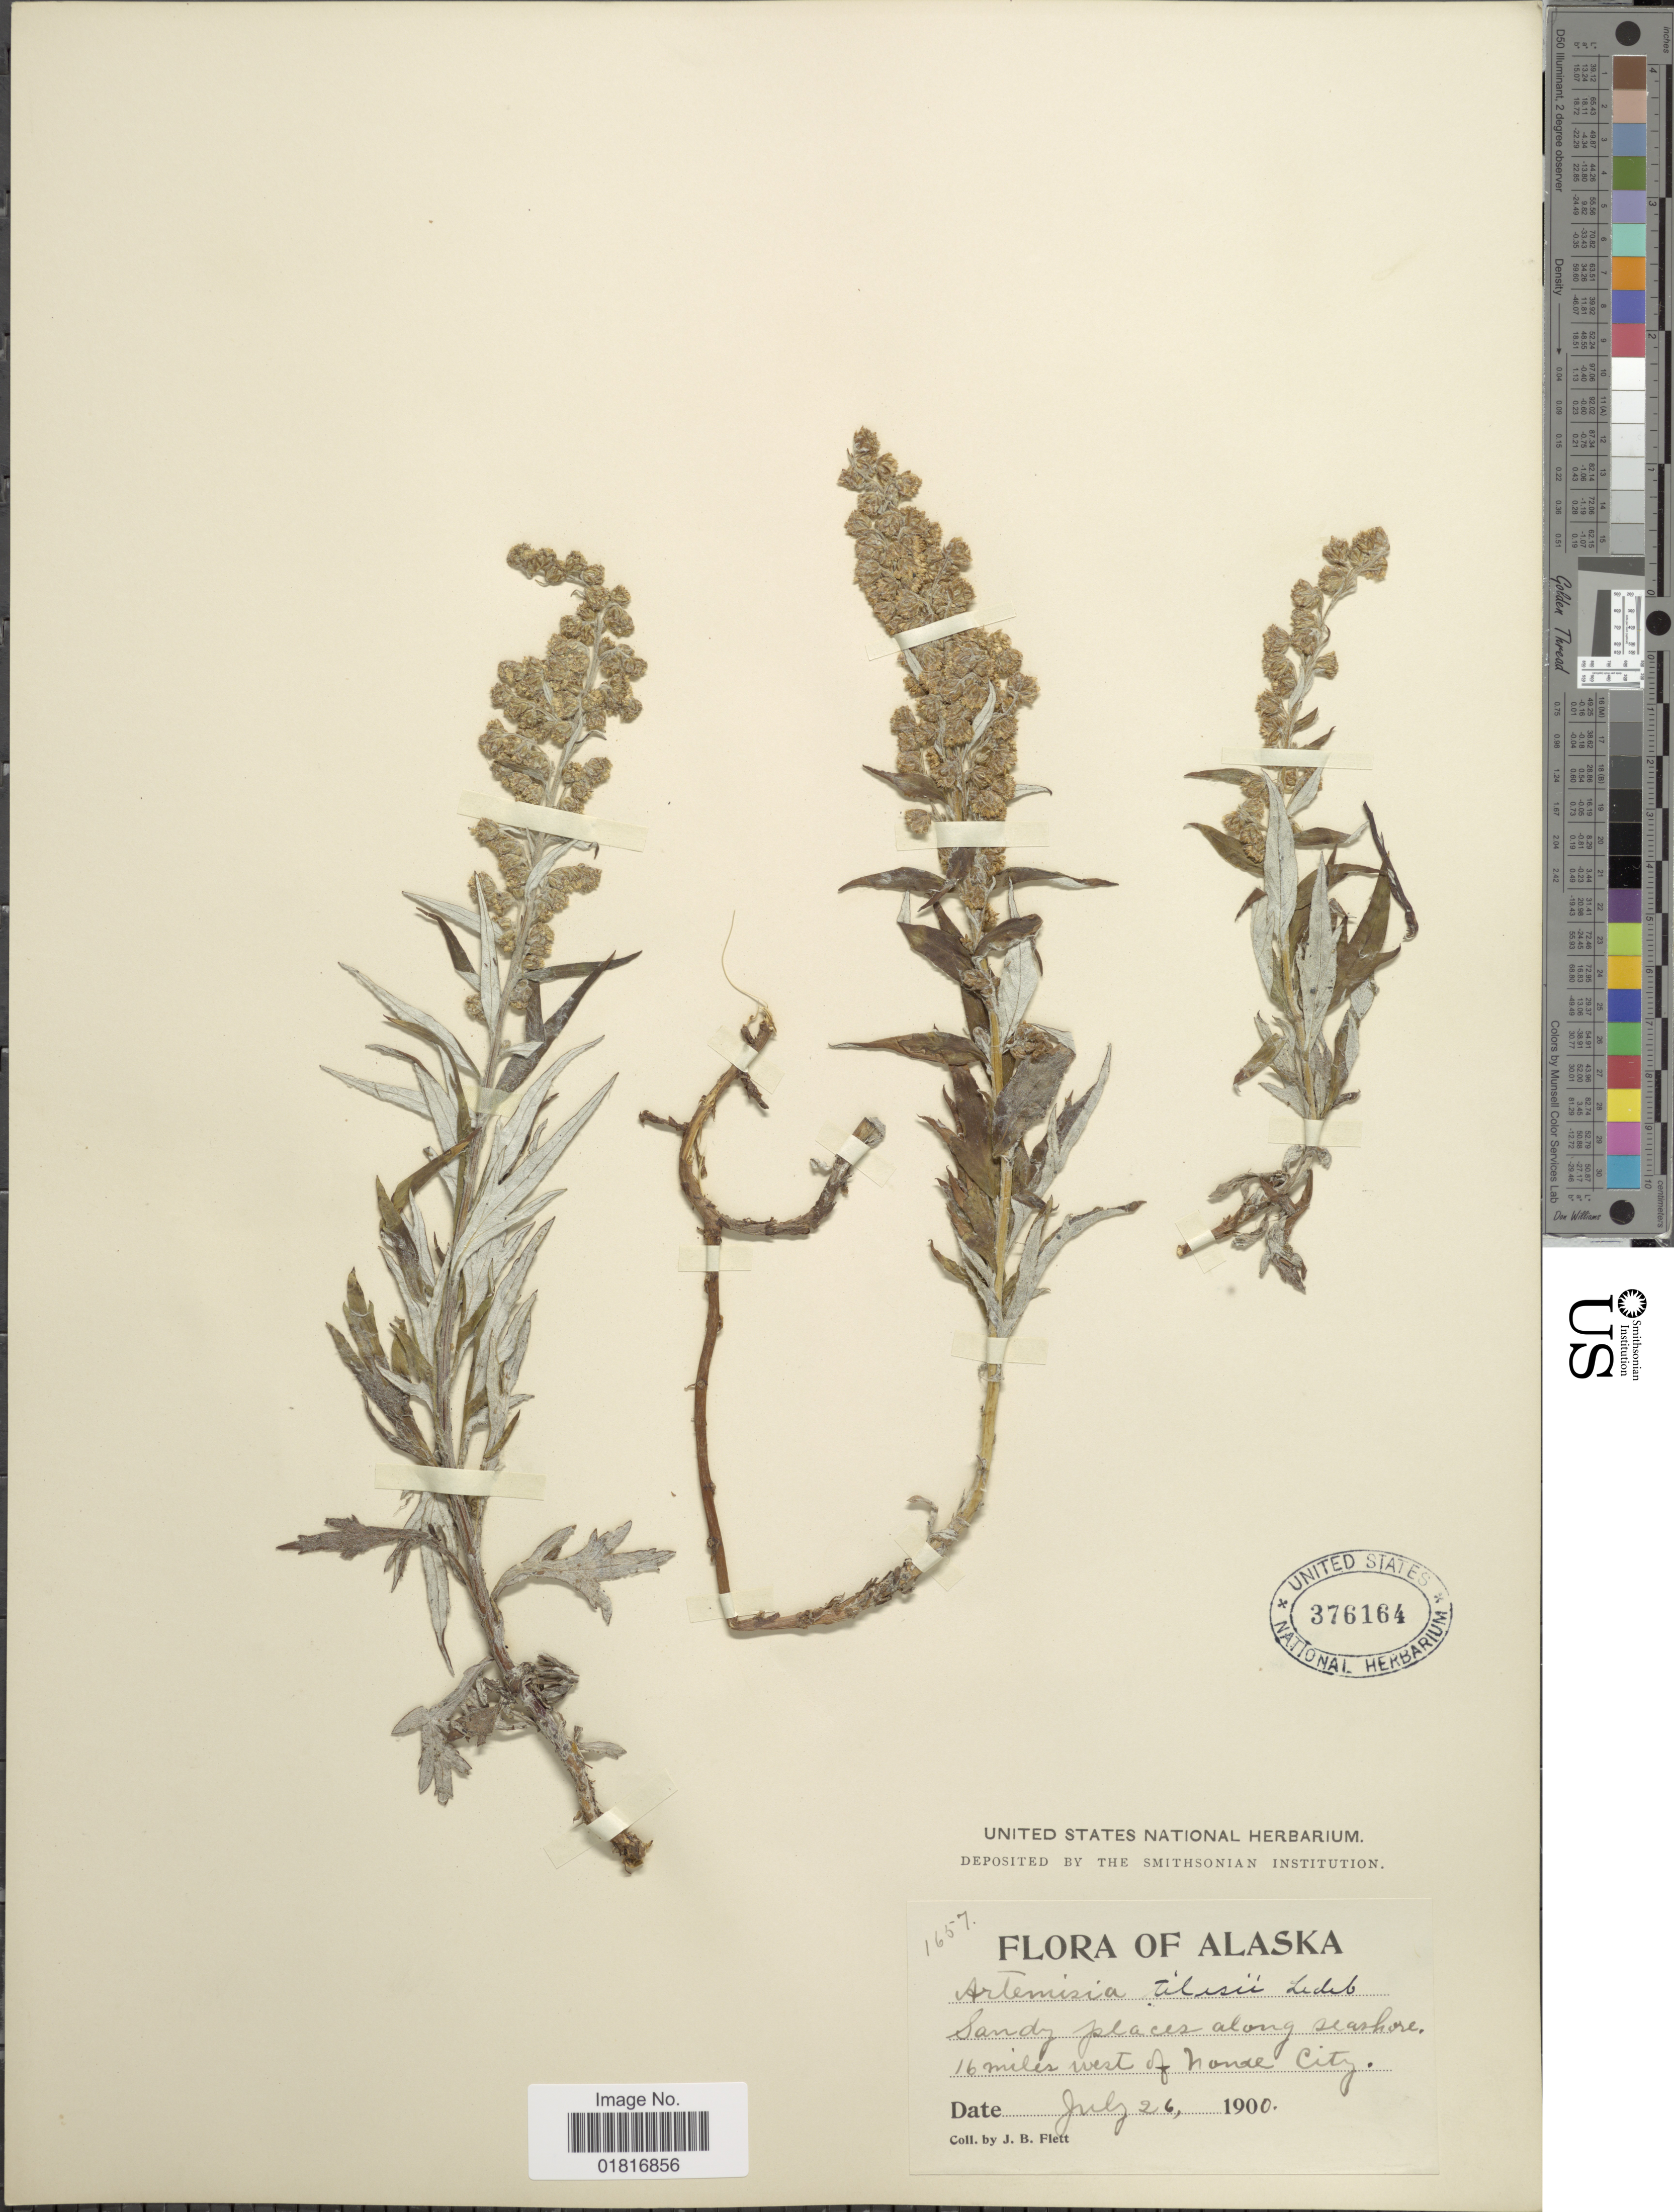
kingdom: Plantae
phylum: Tracheophyta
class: Magnoliopsida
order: Asterales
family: Asteraceae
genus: Artemisia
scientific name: Artemisia tilesii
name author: Ledeb.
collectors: J. Flett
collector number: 1657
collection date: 1900-07-26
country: United States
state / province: Alaska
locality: Sandy places along seashore, 16 miles west of Nonde City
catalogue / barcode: US 376164